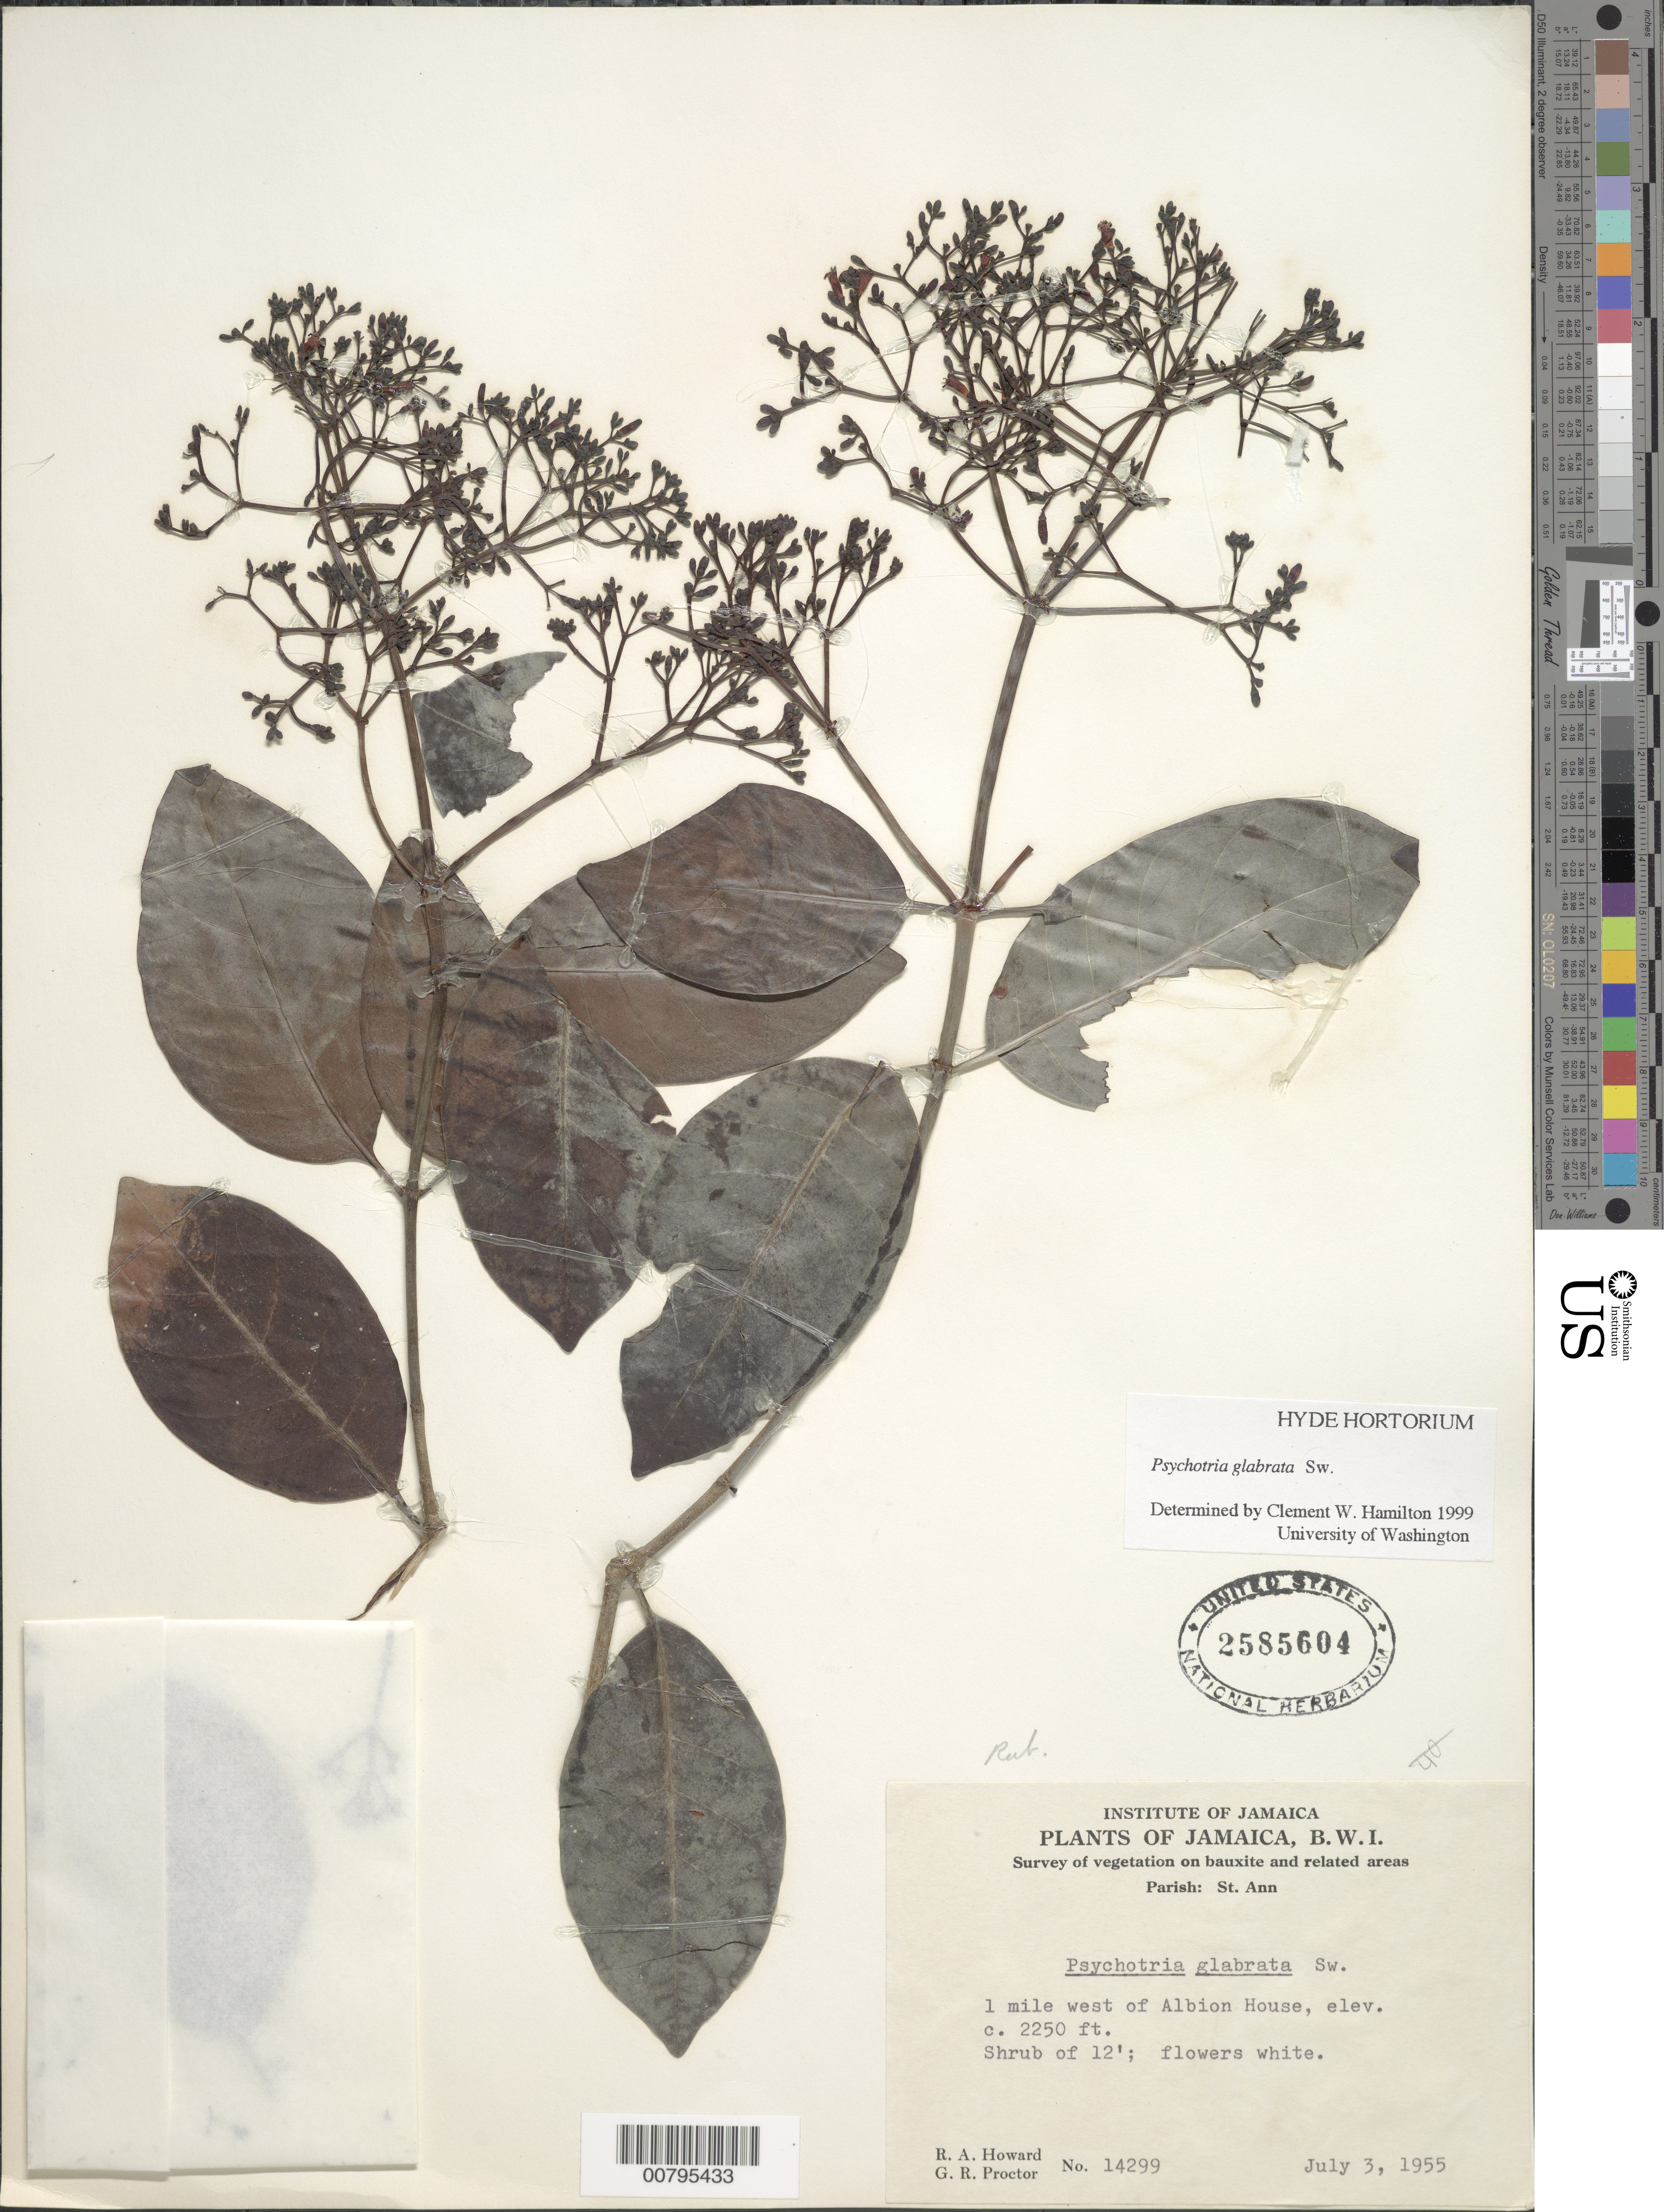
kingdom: Plantae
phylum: Tracheophyta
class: Magnoliopsida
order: Gentianales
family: Rubiaceae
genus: Psychotria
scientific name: Psychotria glabrata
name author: Sw.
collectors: R. A. Howard & G. R. Proctor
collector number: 14299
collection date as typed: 03 Jul 1955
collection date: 1955-07-03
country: Jamaica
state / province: Saint Ann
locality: One mile west of Albion House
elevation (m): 686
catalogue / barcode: US 2585604